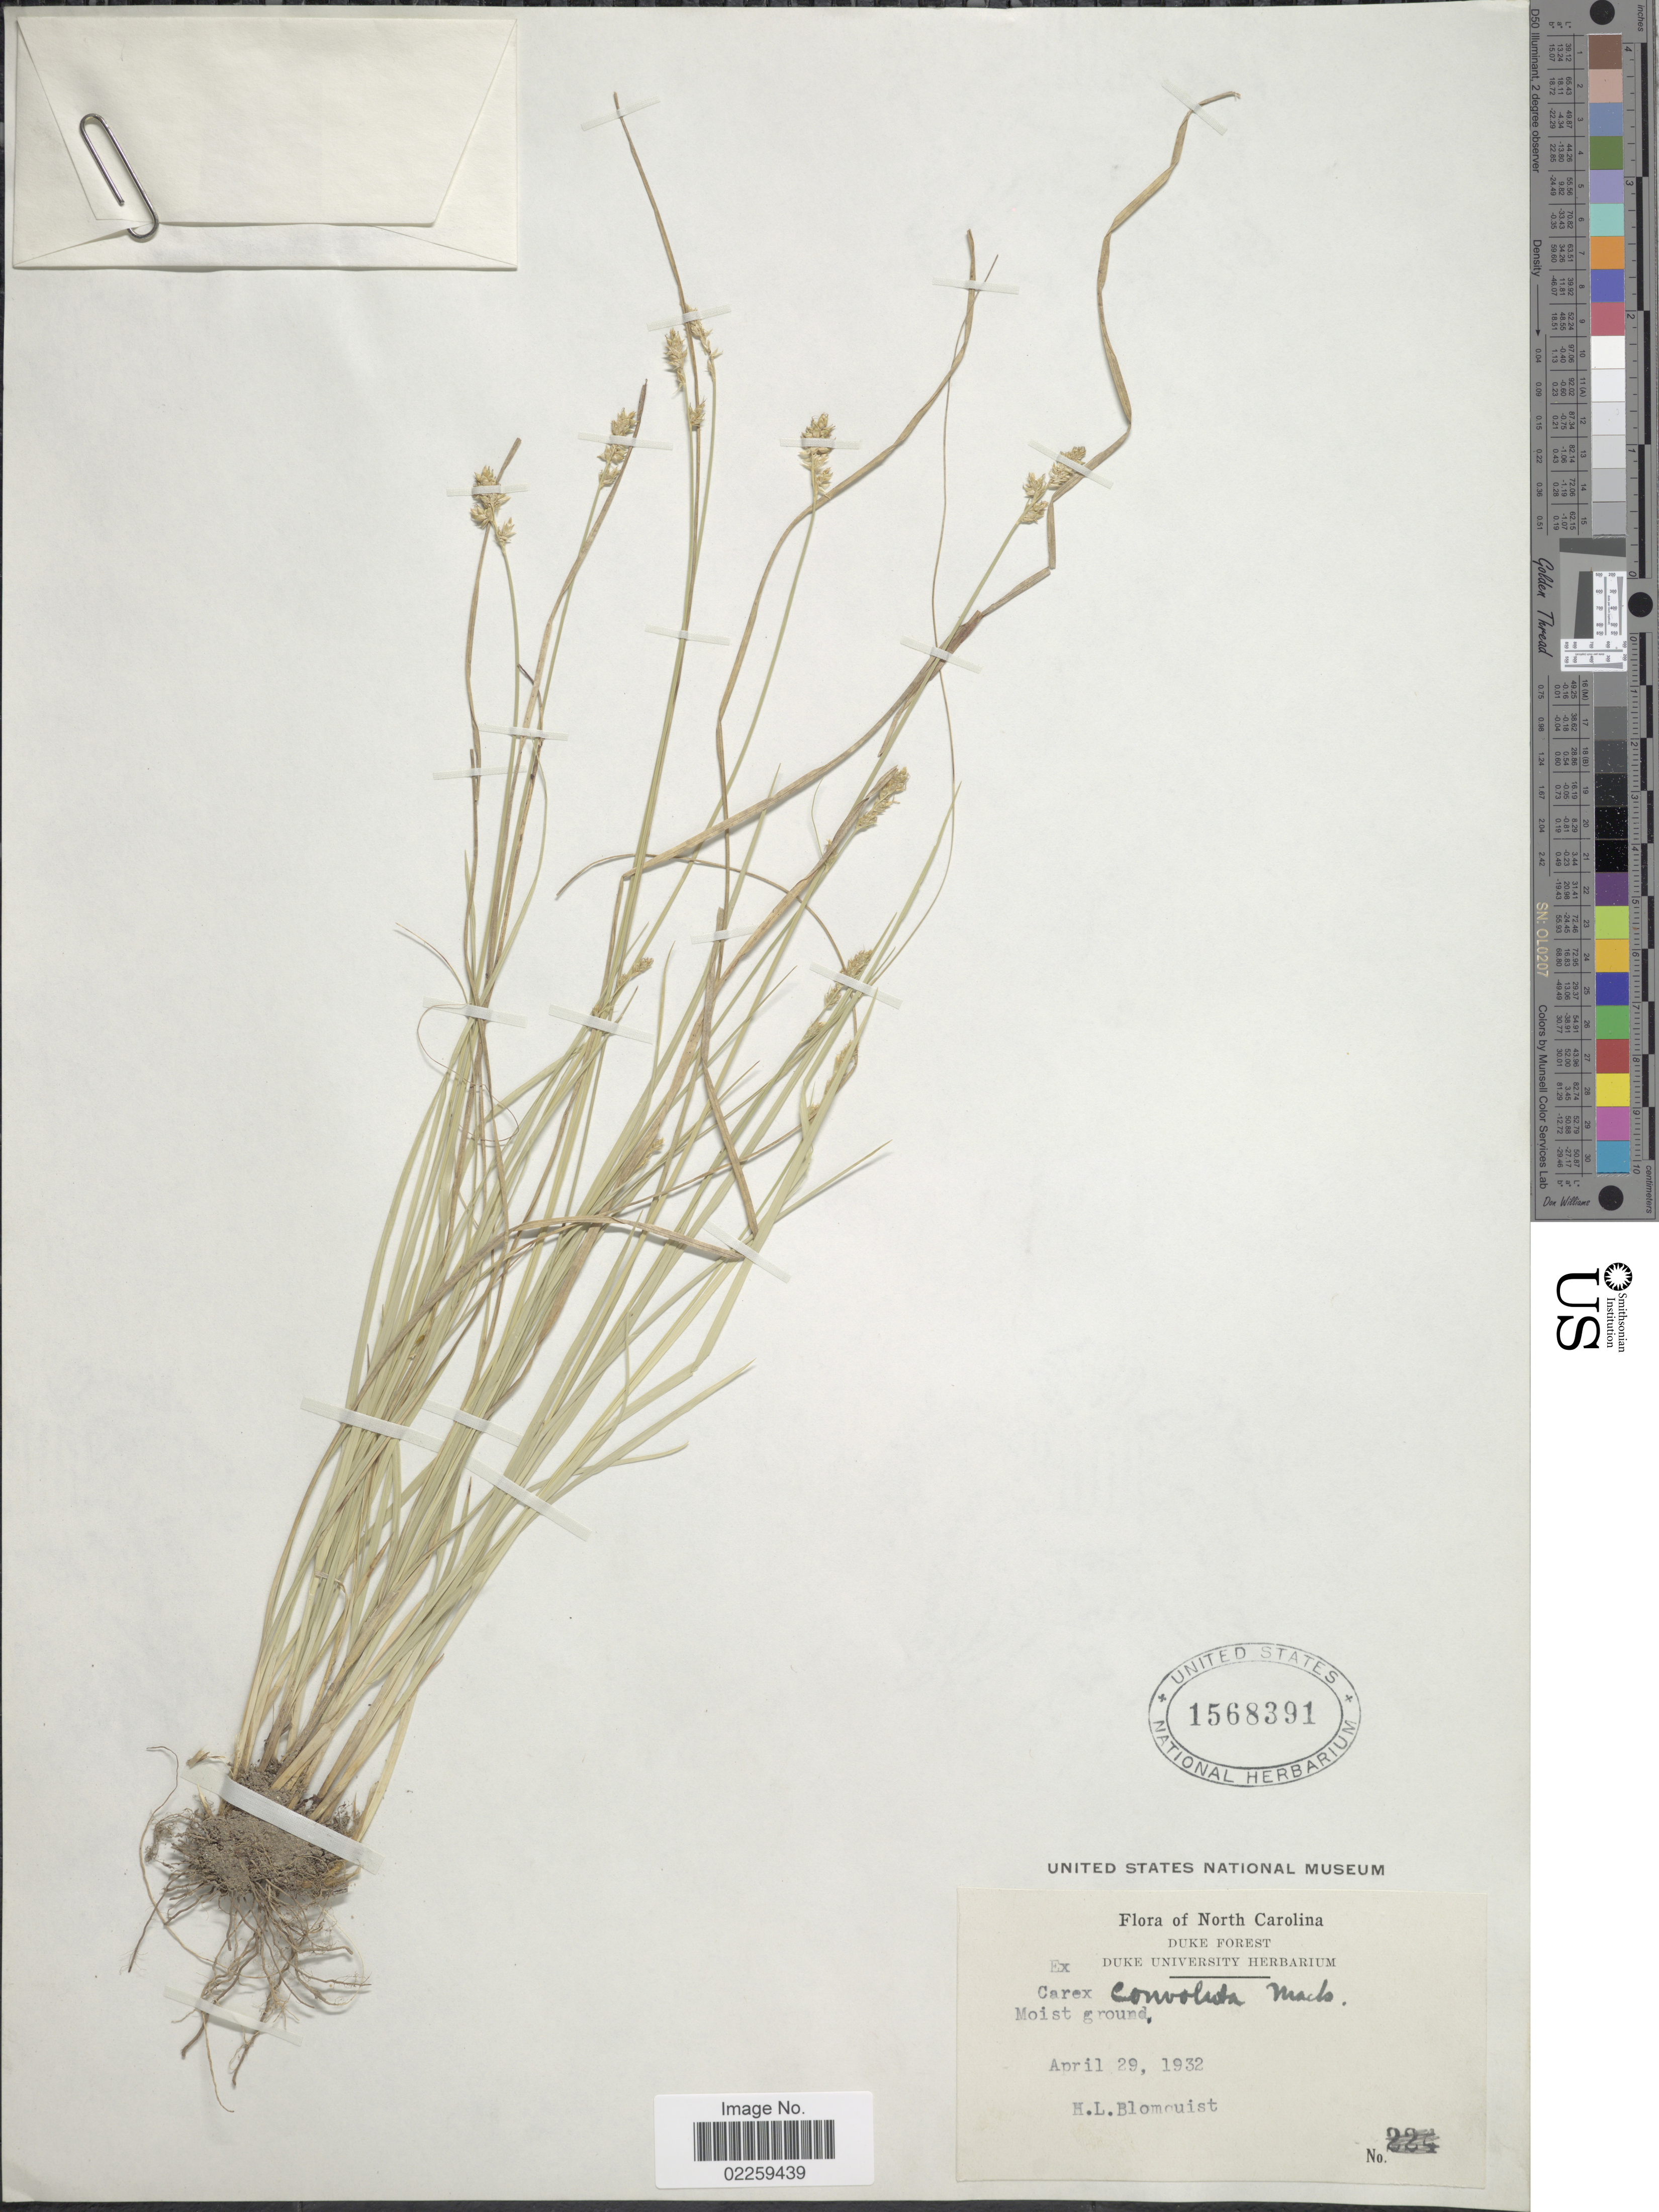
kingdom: Plantae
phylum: Tracheophyta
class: Liliopsida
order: Poales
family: Cyperaceae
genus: Carex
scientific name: Carex rosea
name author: Willd.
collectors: H. Blomquist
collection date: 1932-04-29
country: United States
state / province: North Carolina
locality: North Carolina. Moist ground, Duke Forest.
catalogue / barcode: US 1568391